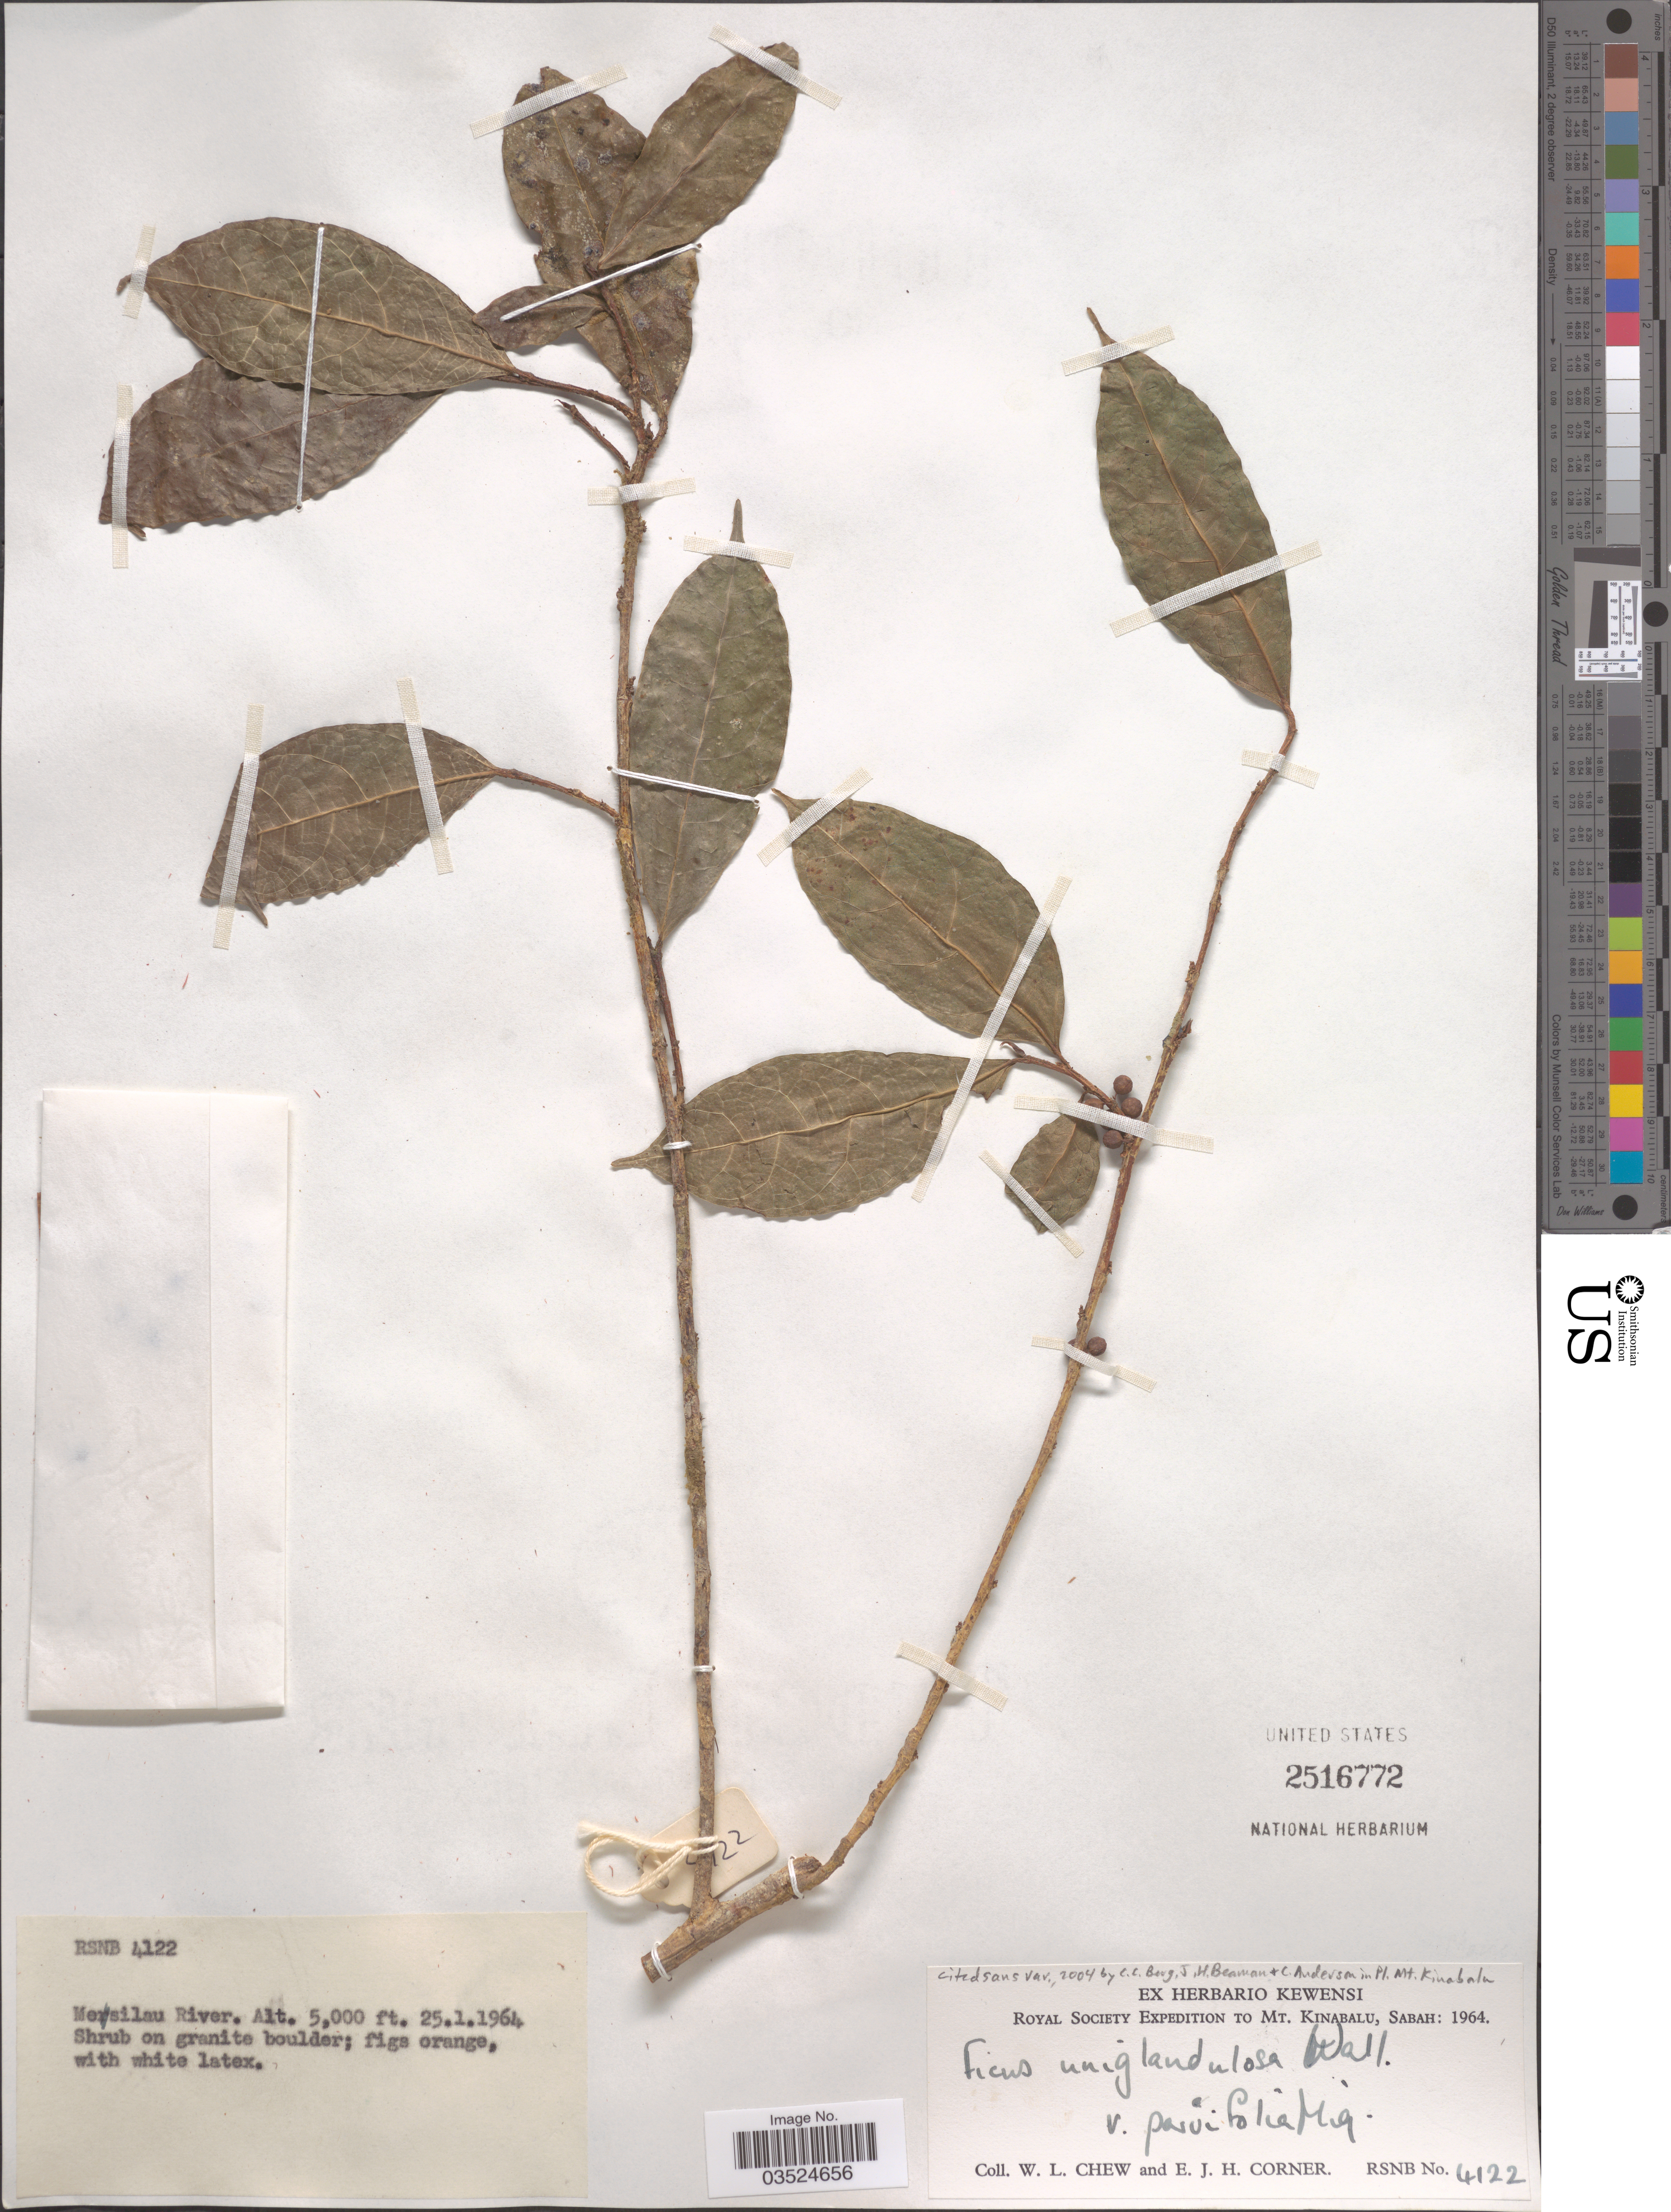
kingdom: Plantae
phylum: Tracheophyta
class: Magnoliopsida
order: Rosales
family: Moraceae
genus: Ficus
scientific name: Ficus uniglandulosa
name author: Wall.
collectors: W. Chew & E. Corner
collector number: RSNB 4122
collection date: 1964-01-25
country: Malaysia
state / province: Sabah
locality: Mesilau River. Mt. Kinabalu.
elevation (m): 1524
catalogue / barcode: US 2516772